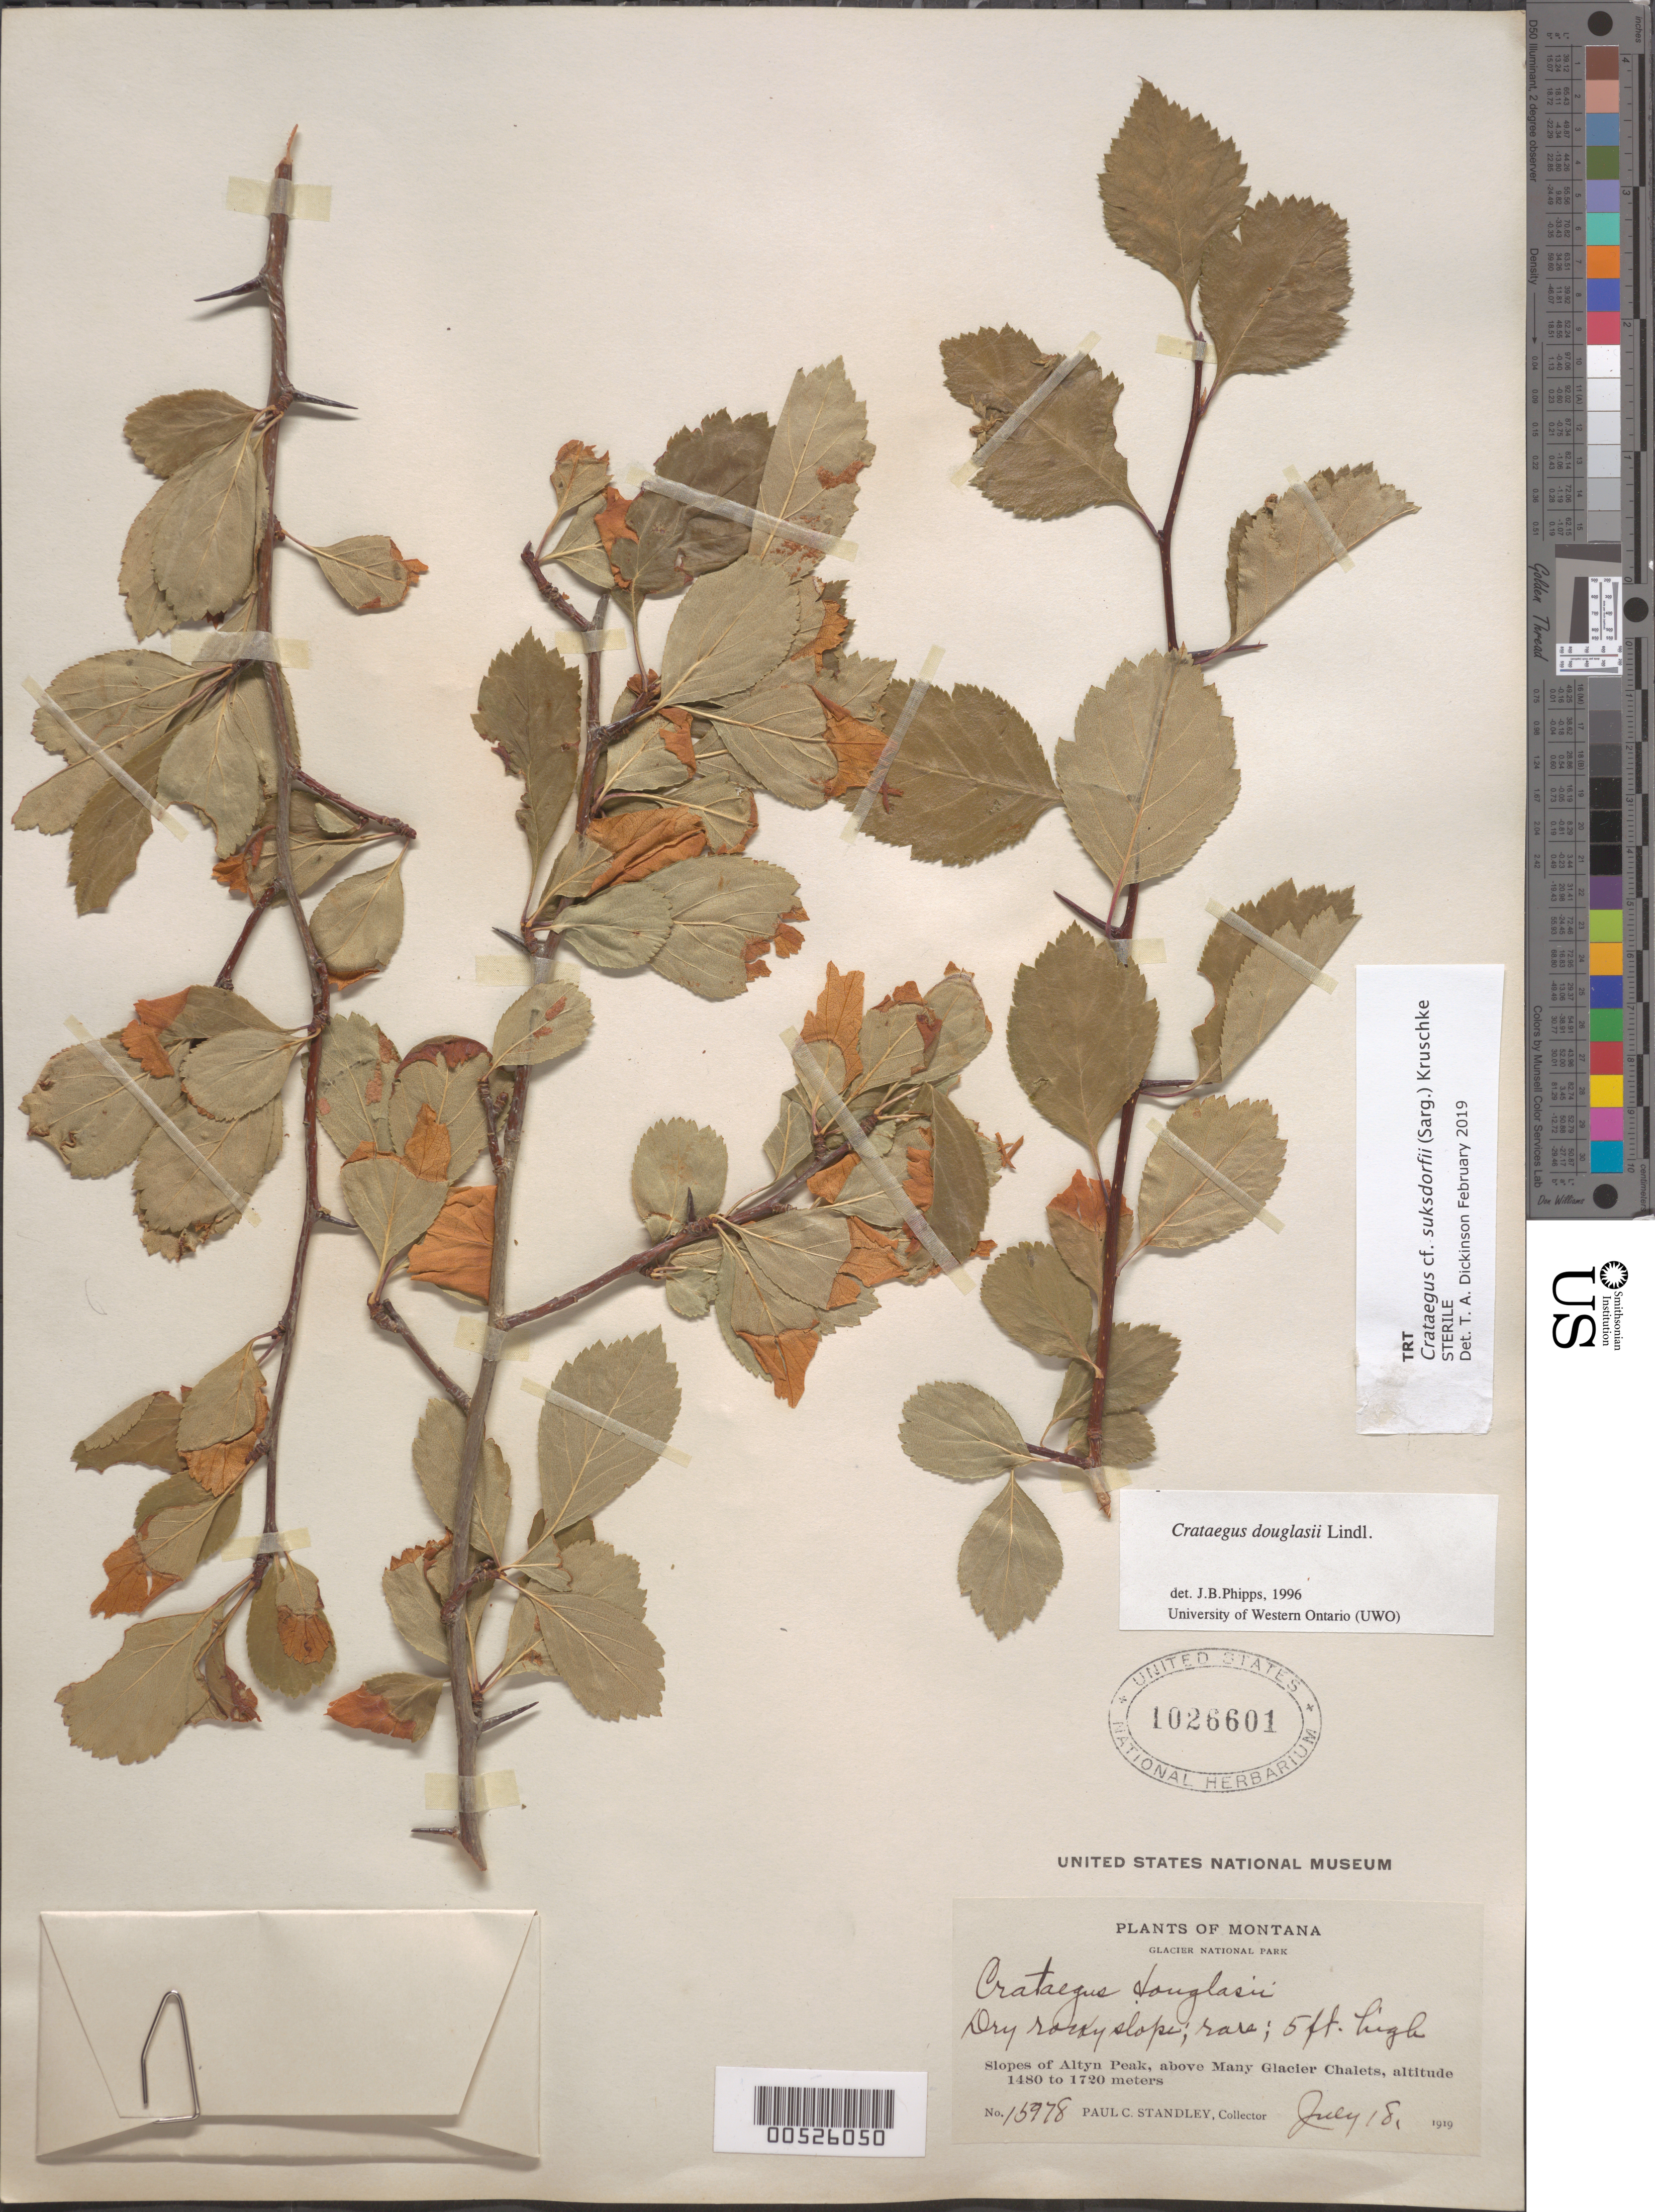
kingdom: Plantae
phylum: Tracheophyta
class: Magnoliopsida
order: Rosales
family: Rosaceae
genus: Crataegus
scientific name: Crataegus suksdorfii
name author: (Sarg.) Kruschke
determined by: Dickinson, Timothy A., Assistant Curator (TRT), University of Toronto (CANADA)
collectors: P. C. Standley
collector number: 15978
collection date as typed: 18 Jul 1919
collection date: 1919-07-18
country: United States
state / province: Montana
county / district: Flathead / Glacier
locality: Slopes of Altyn Peak, above many Glacier Chalets, Glacier Nat'l Park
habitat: Dry, rocky slope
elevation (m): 1480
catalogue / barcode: US 1026601